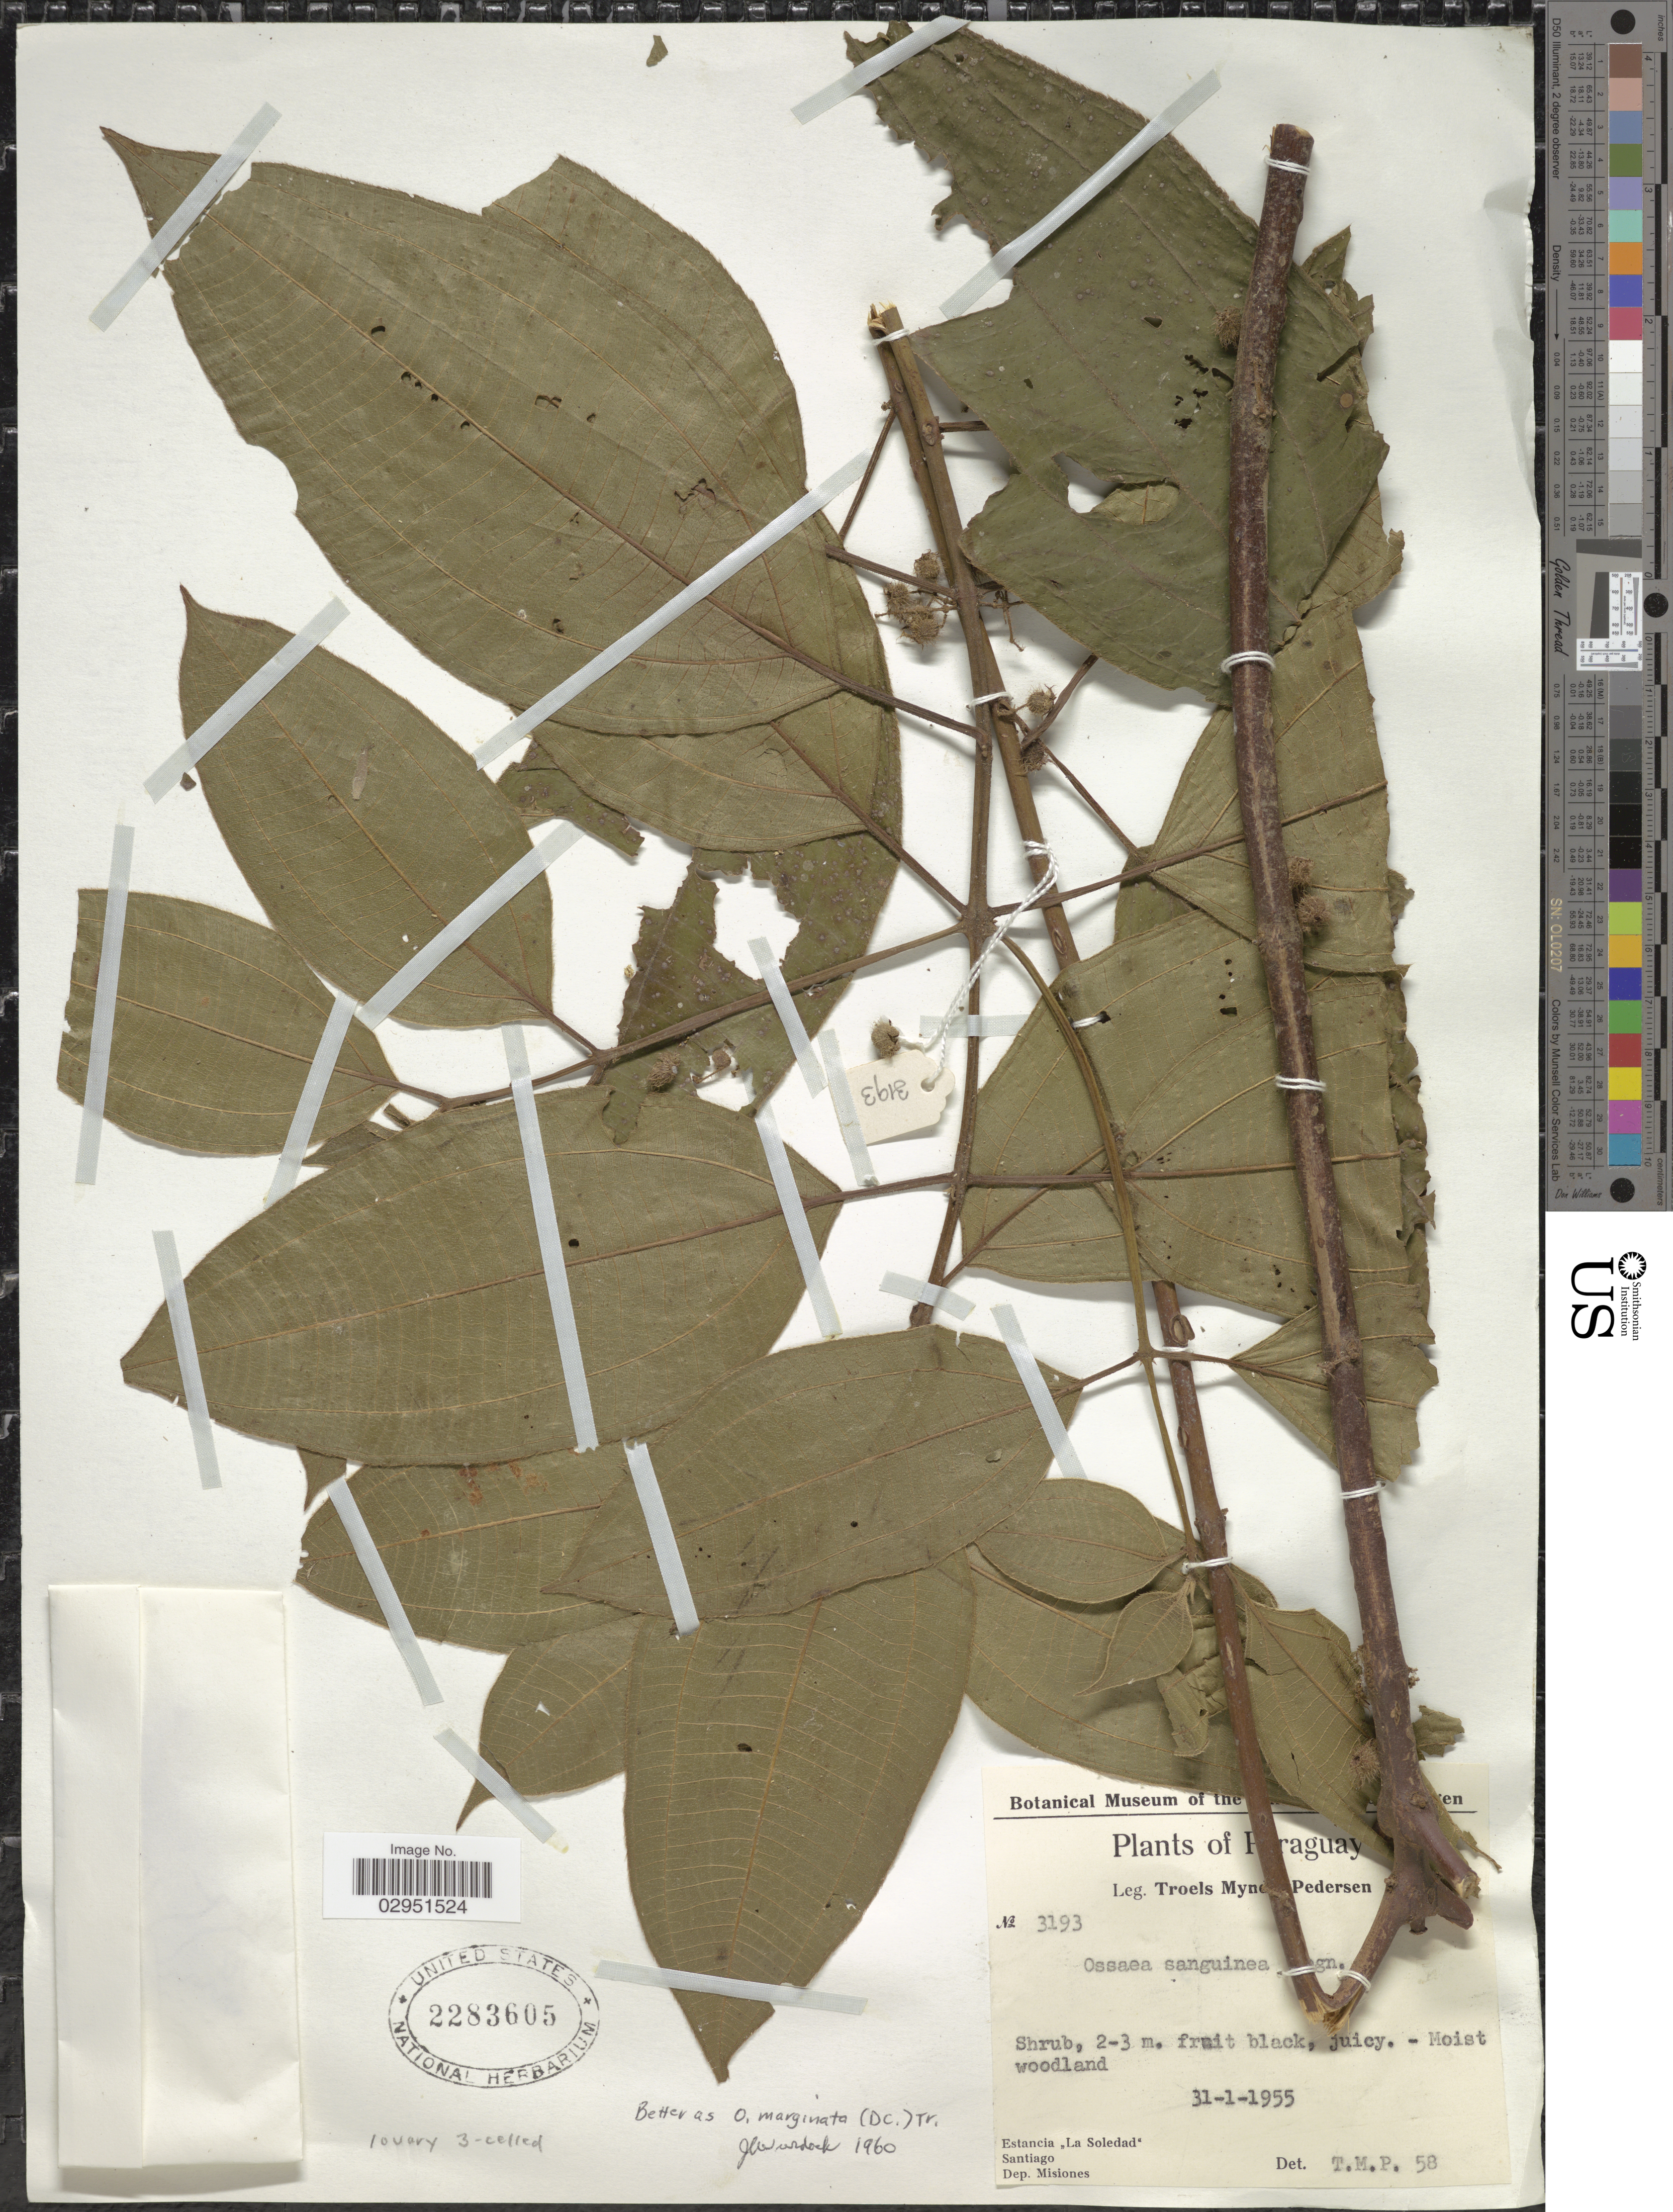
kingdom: Plantae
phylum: Tracheophyta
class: Magnoliopsida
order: Myrtales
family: Melastomataceae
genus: Ossaea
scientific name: Ossaea marginata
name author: Triana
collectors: T. Pederson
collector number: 3193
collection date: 1955-01-31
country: Paraguay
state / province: Misiones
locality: Estancia "La Soledad". Santiago. Dep. Misiones.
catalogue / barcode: US 2283605